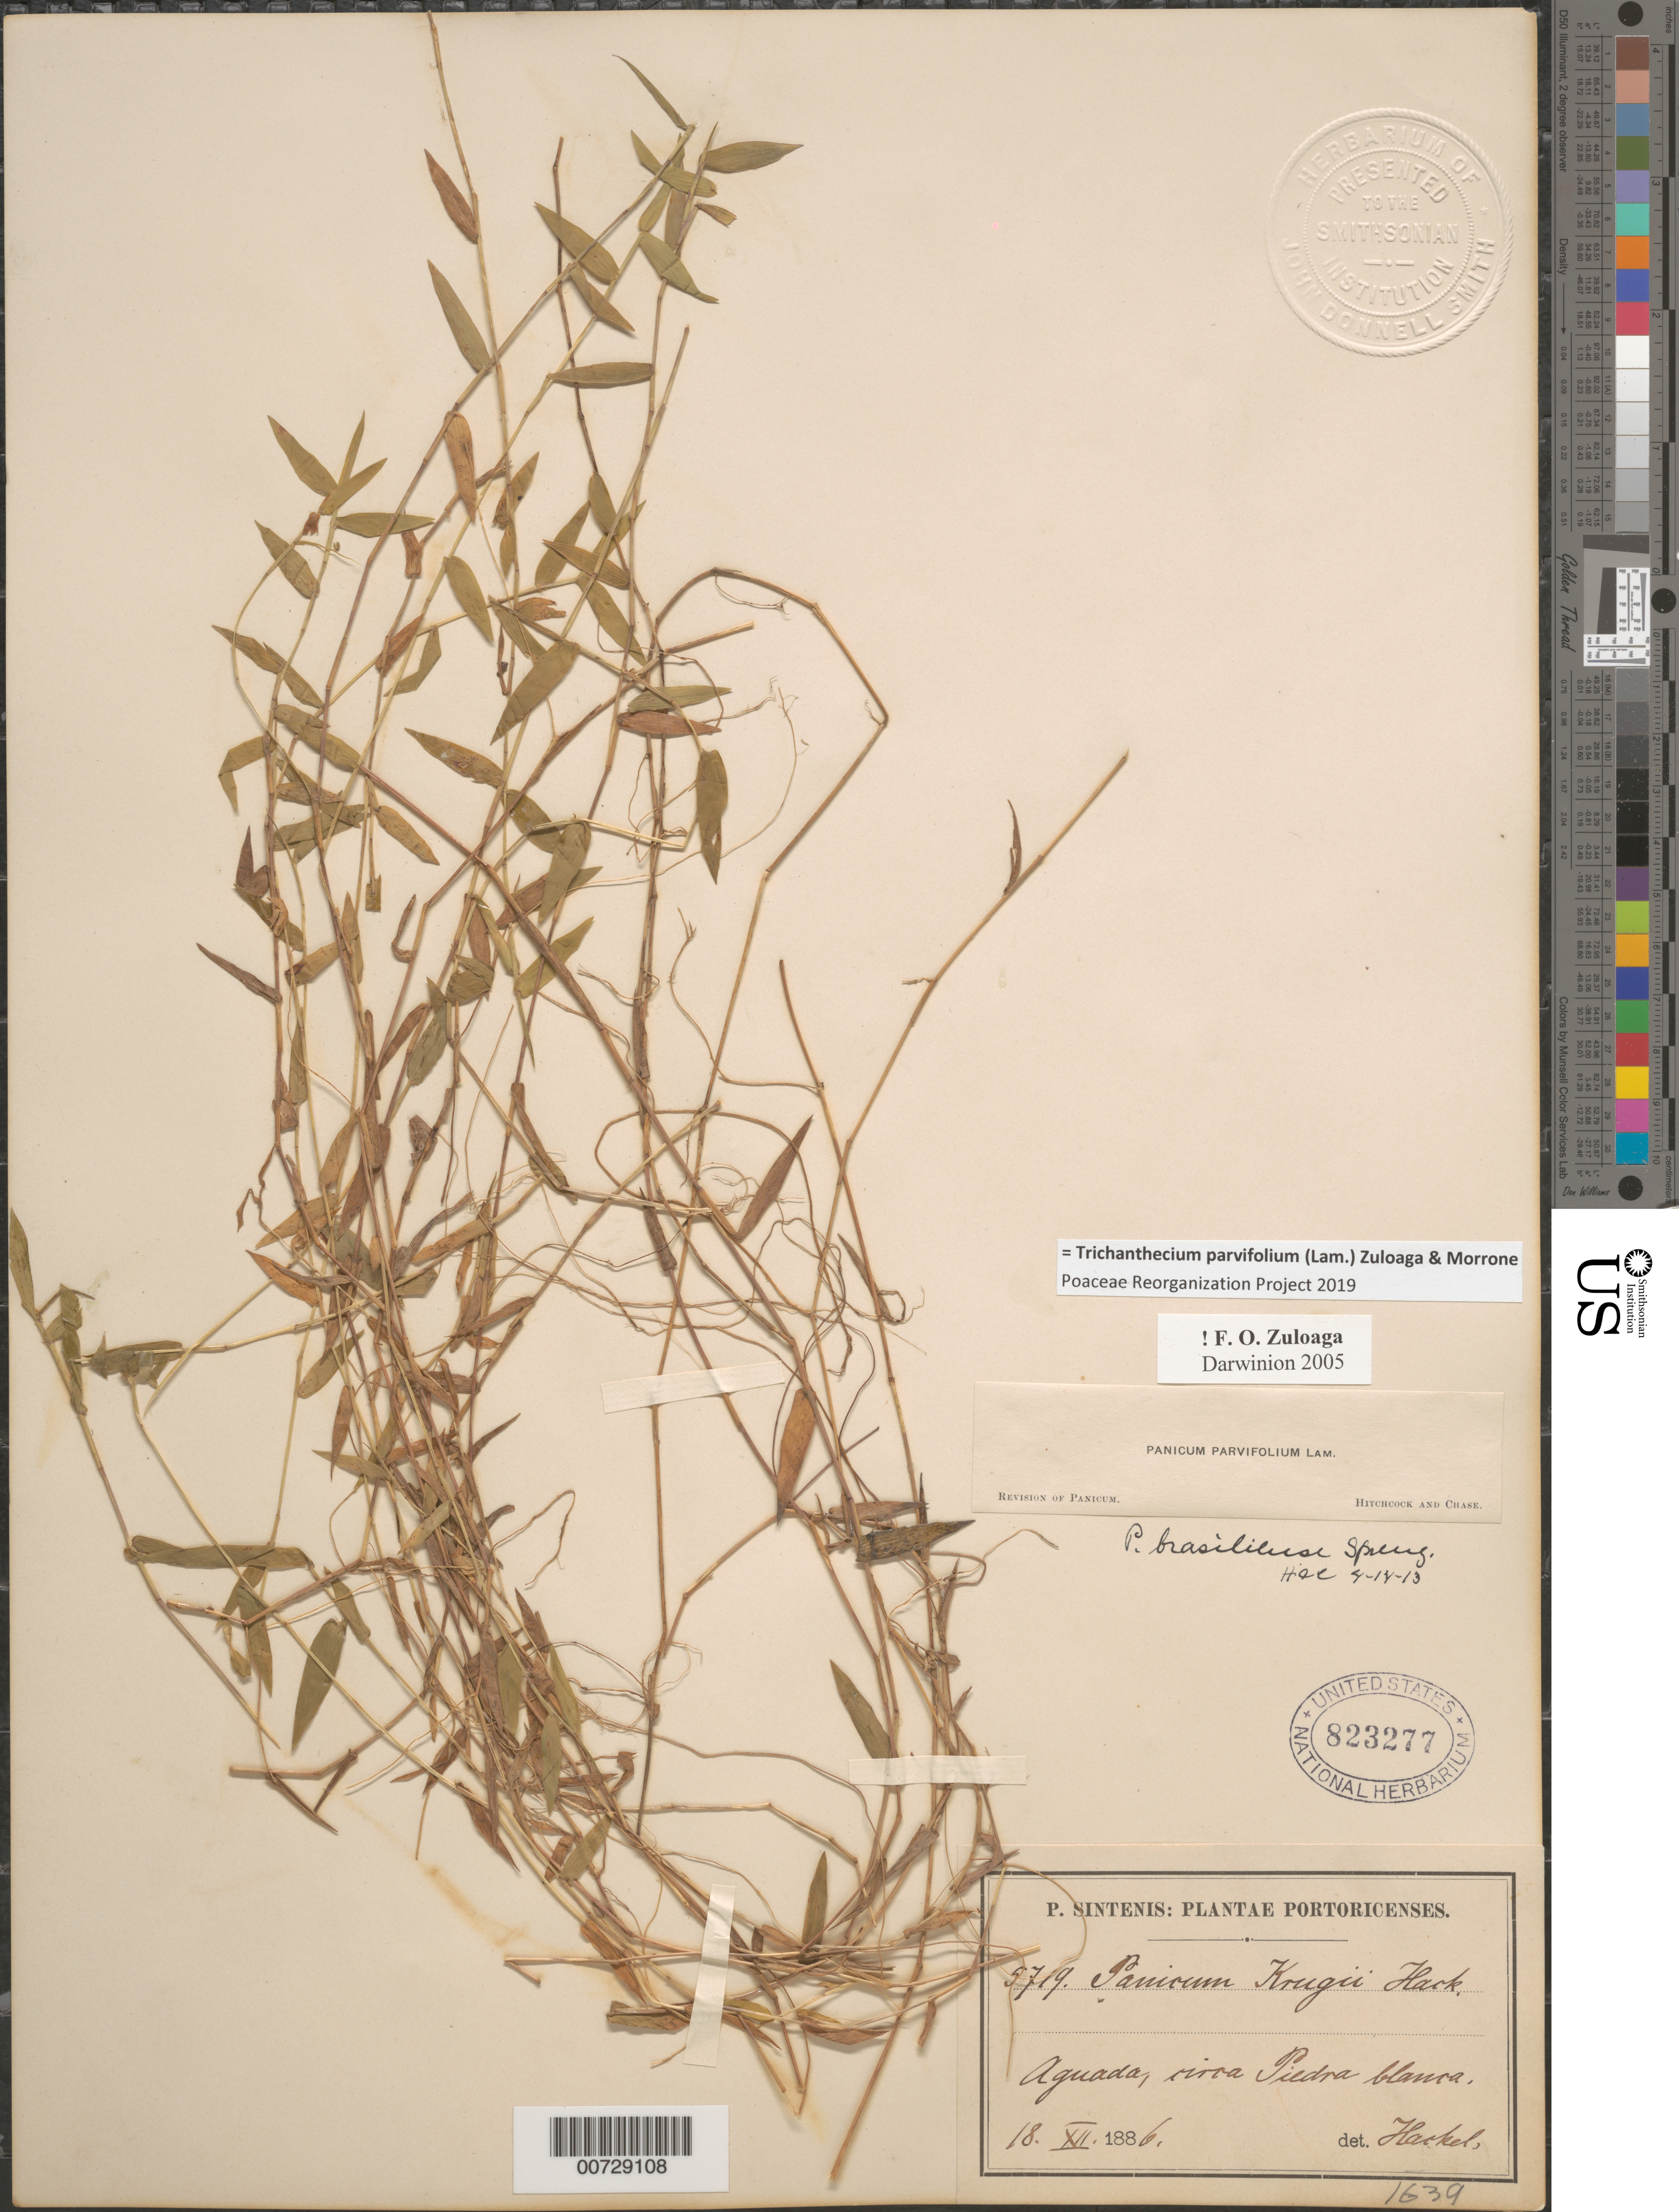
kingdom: Plantae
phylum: Tracheophyta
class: Liliopsida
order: Poales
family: Poaceae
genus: Panicum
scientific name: Panicum parvifolium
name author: Lam.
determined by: Hitchcock, Albert S.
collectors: P. Sintenis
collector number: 5719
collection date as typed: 18 Dec 1886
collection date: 1886-12-18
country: Puerto Rico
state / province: Aguada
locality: Piedra Blanca, circa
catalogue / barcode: US 823277